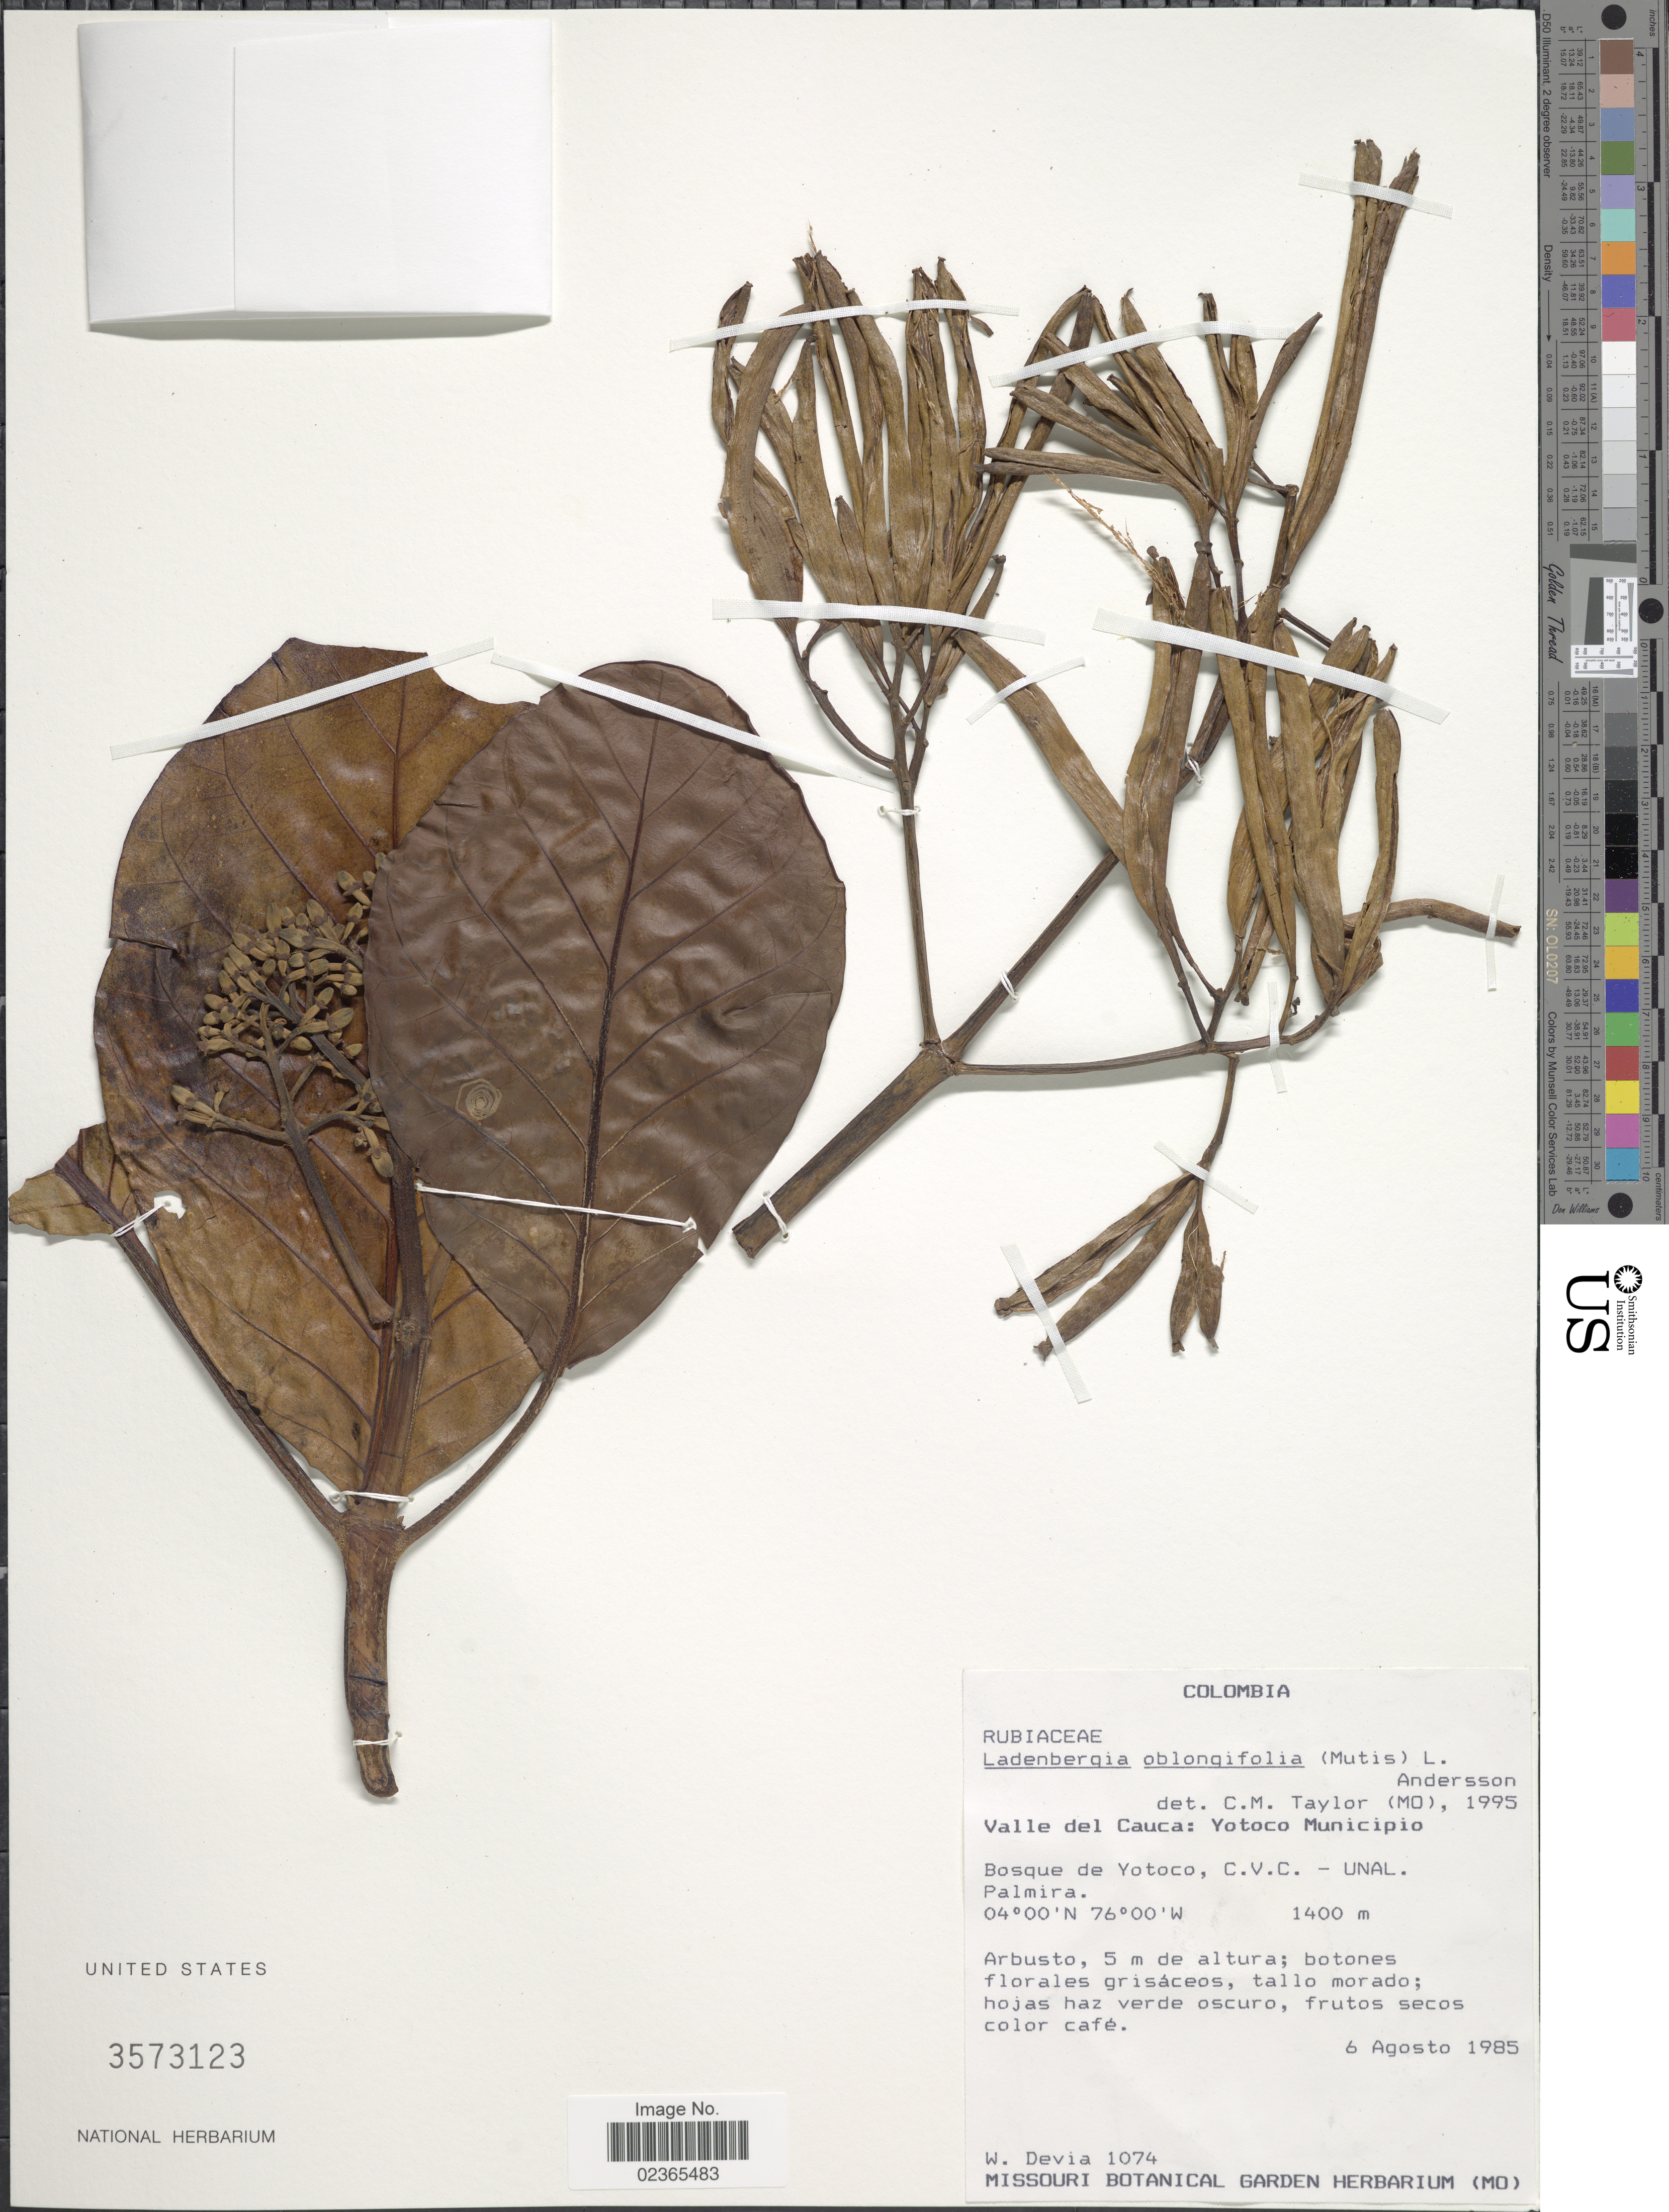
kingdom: Plantae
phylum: Tracheophyta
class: Magnoliopsida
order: Gentianales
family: Rubiaceae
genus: Cascarilla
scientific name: Cascarilla oblongifolia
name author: (Humb. ex Mutis) Wedd.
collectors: W. Devia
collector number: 1074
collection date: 1985-08-06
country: Colombia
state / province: Valle del Cauca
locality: Yotoco Municipio, Bosque de Yotoco, C.V.C. - UNAL. Palmira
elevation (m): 1400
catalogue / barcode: US 3573123